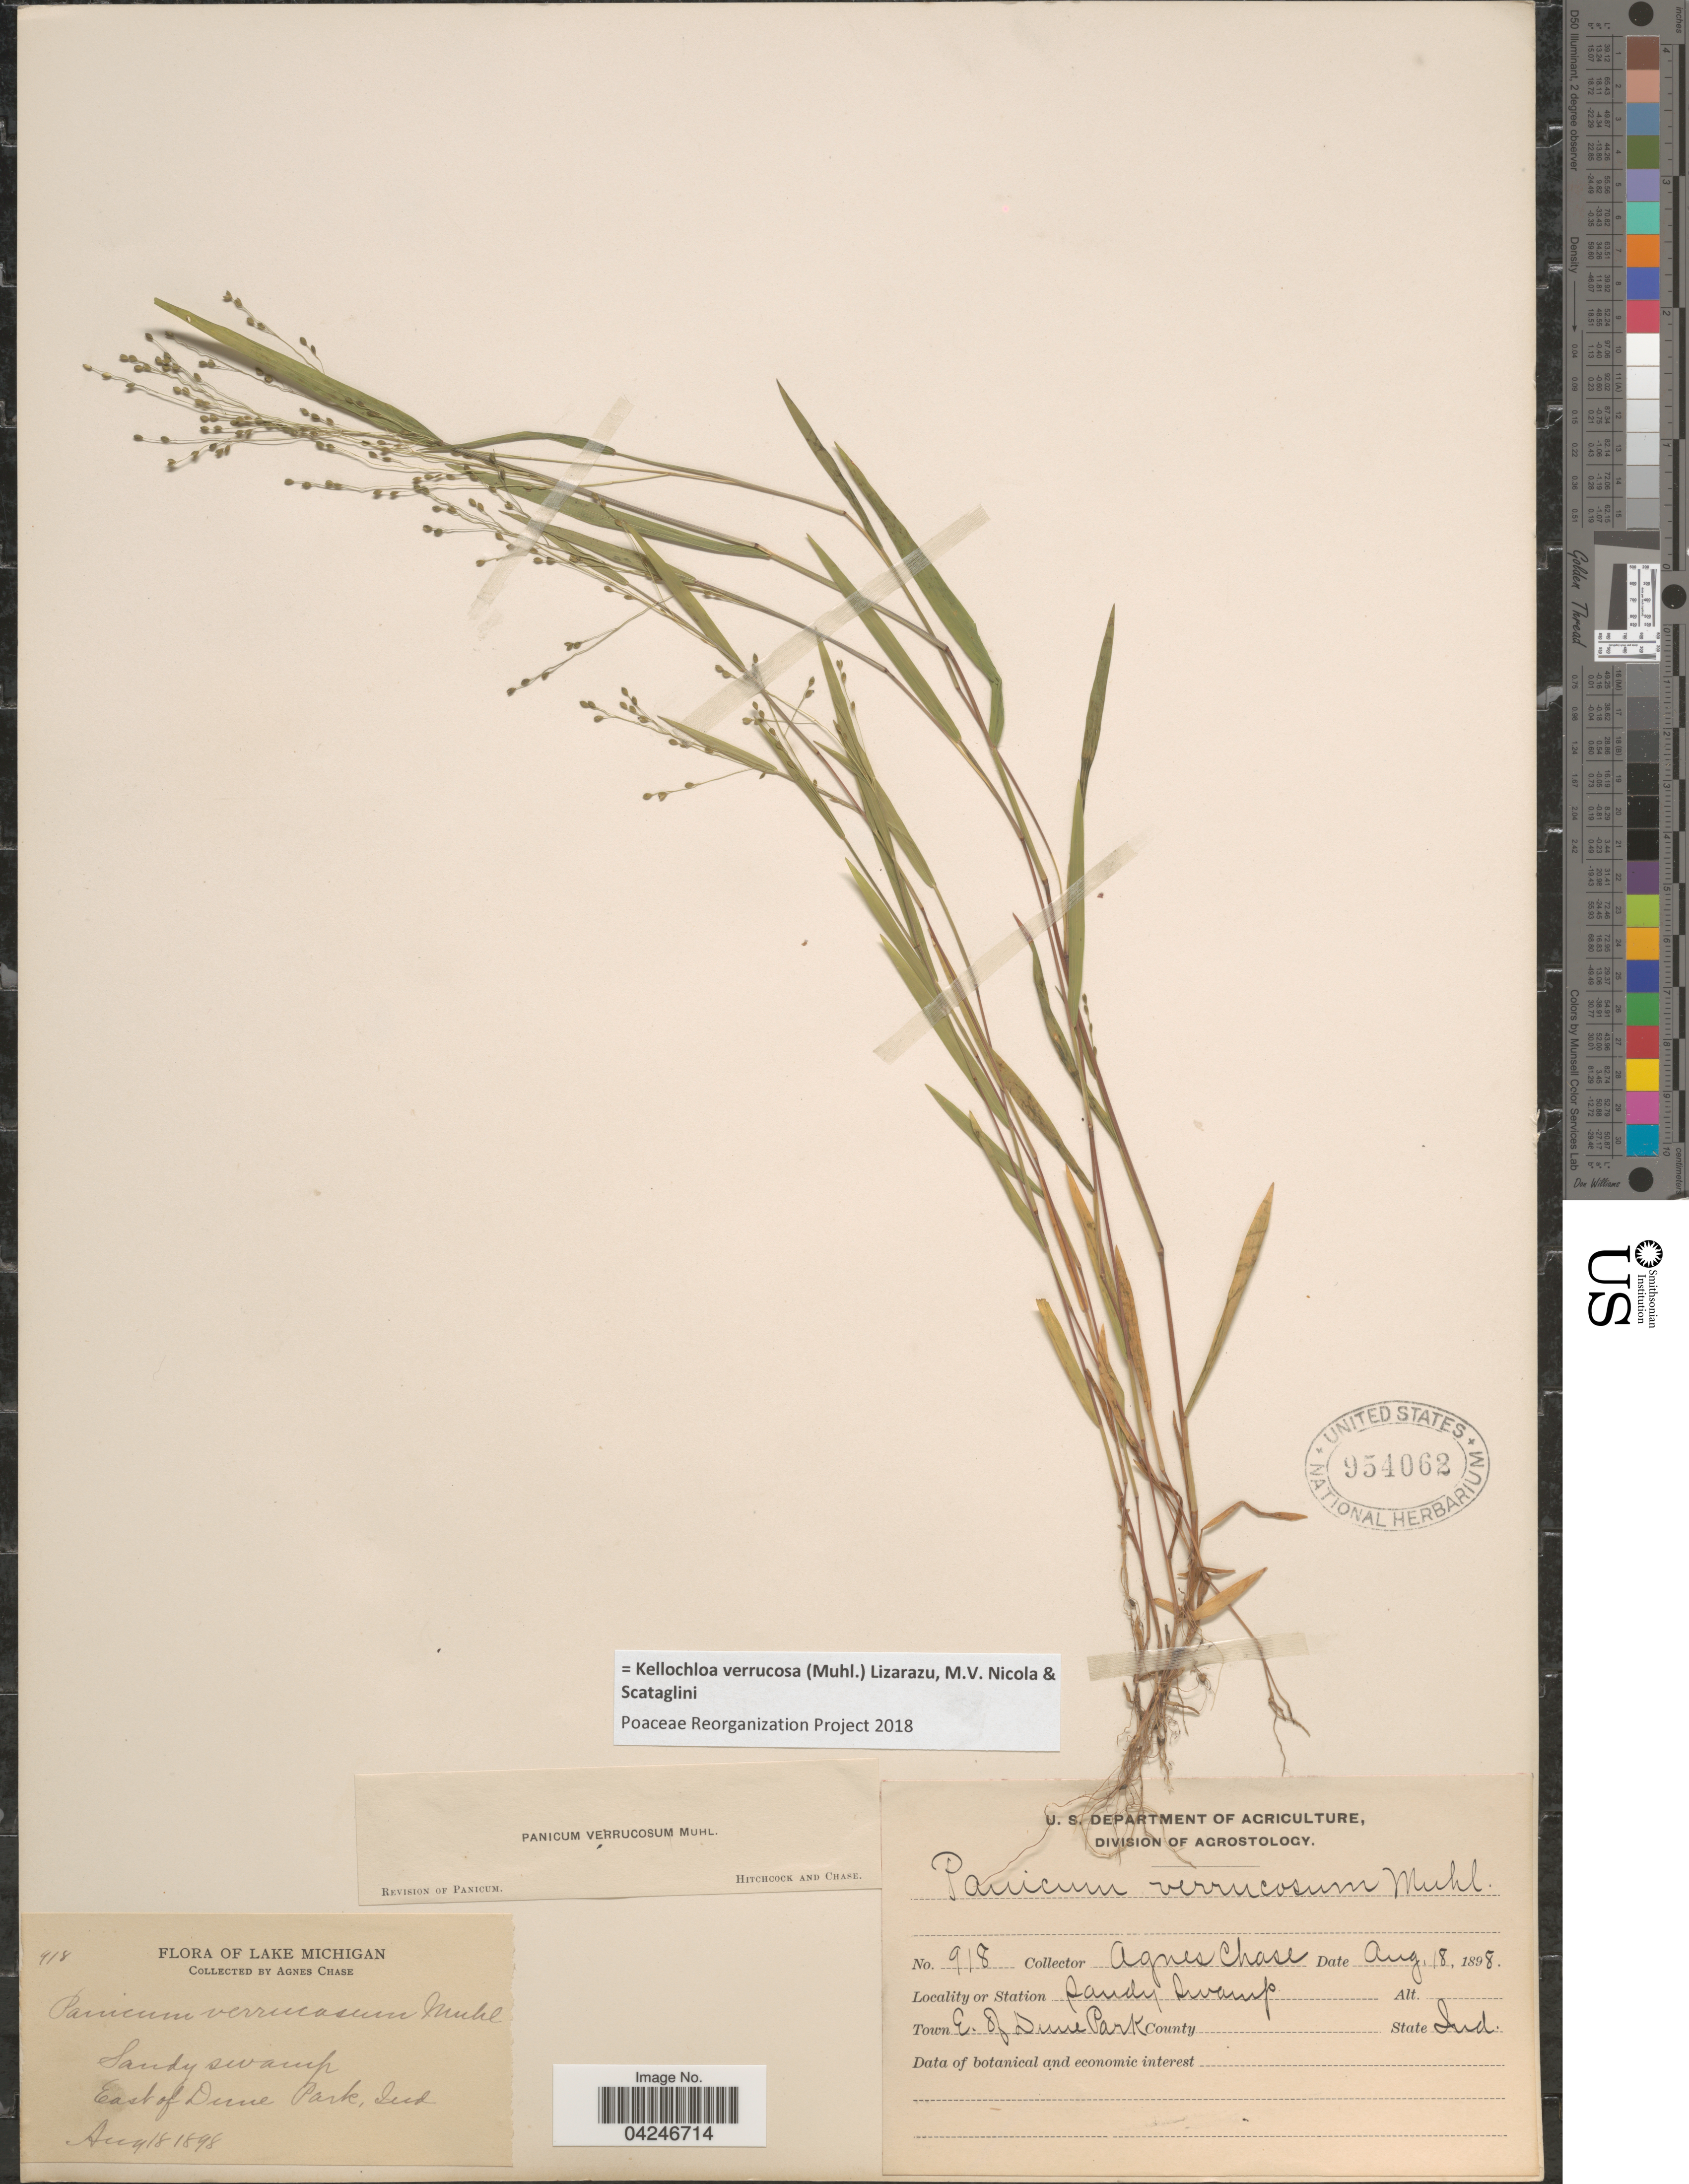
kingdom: Plantae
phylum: Tracheophyta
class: Liliopsida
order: Poales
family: Poaceae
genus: Kellochloa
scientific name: Kellochloa verrucosa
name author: (Muhl.) Lizarazu et al.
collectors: A. Chase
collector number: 918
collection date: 1898-08-18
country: United States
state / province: Indiana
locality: Lake Michigan. Town East of Dune Park.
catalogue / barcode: US 954062